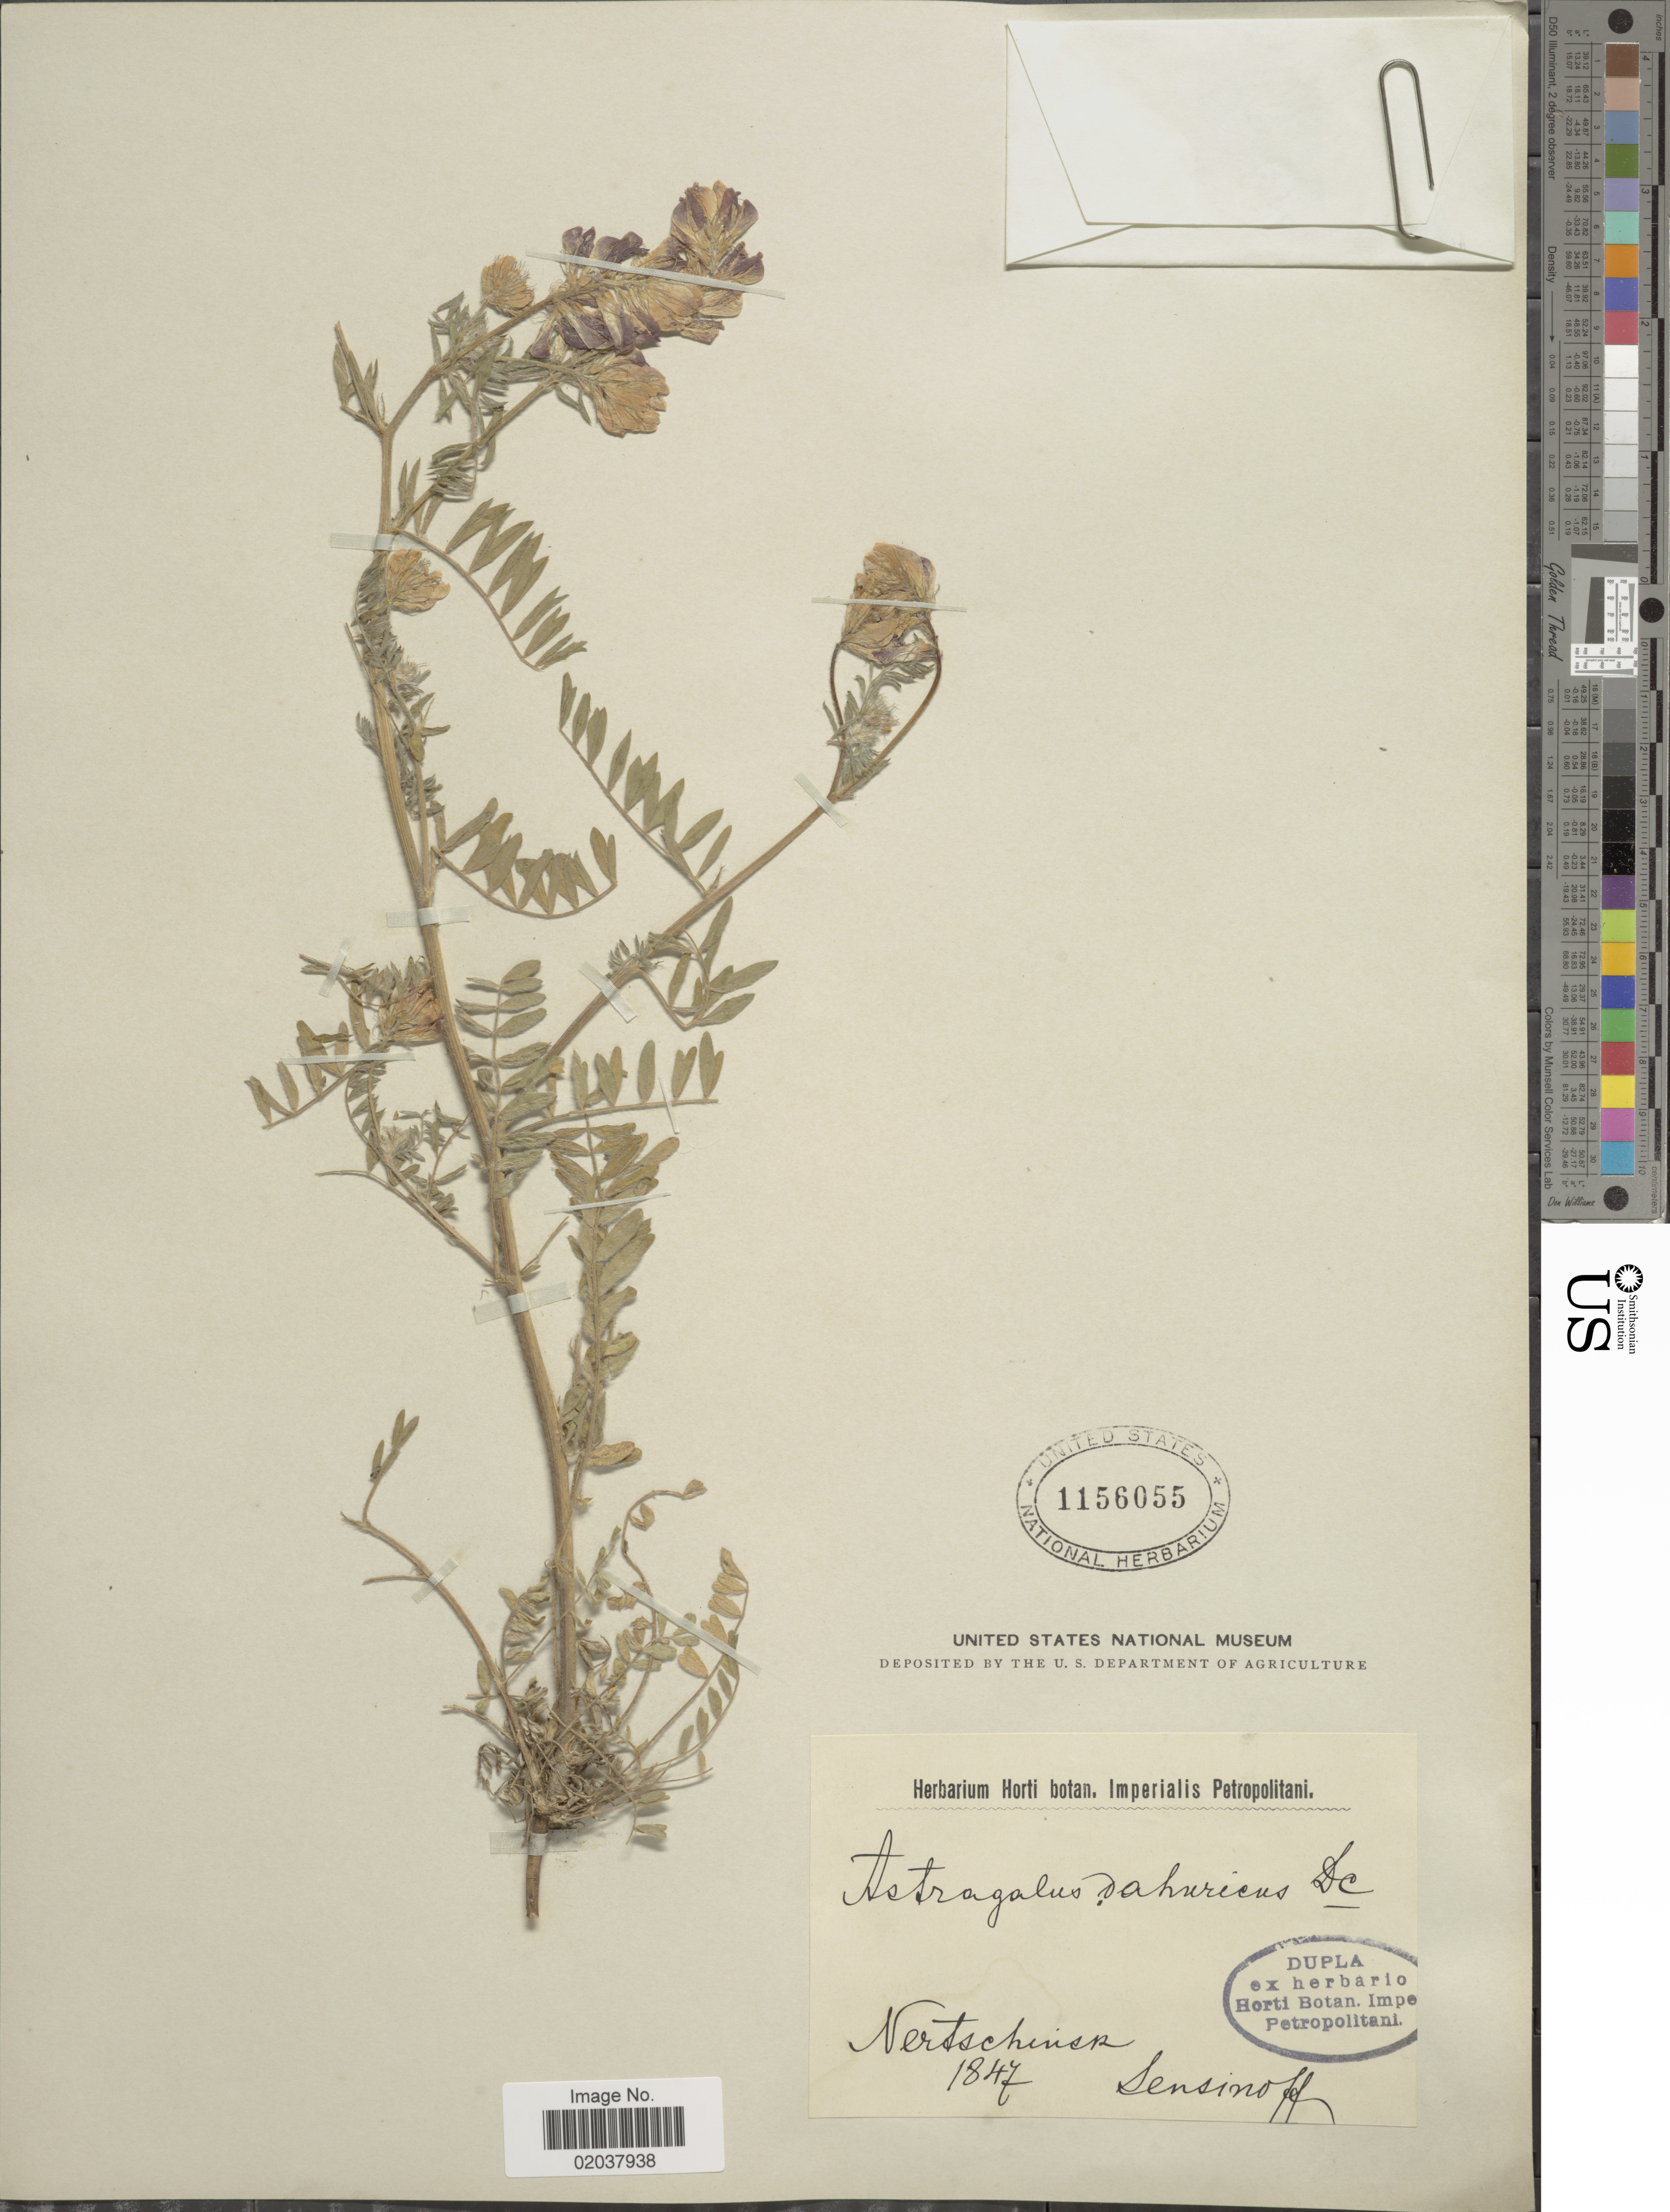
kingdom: Plantae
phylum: Tracheophyta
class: Magnoliopsida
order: Fabales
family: Fabaceae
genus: Astragalus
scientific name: Astragalus dahuricus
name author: (Pall.) DC.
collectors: Sensinoff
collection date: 1847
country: Russian Federation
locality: Nertschinsk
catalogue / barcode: US 1156055